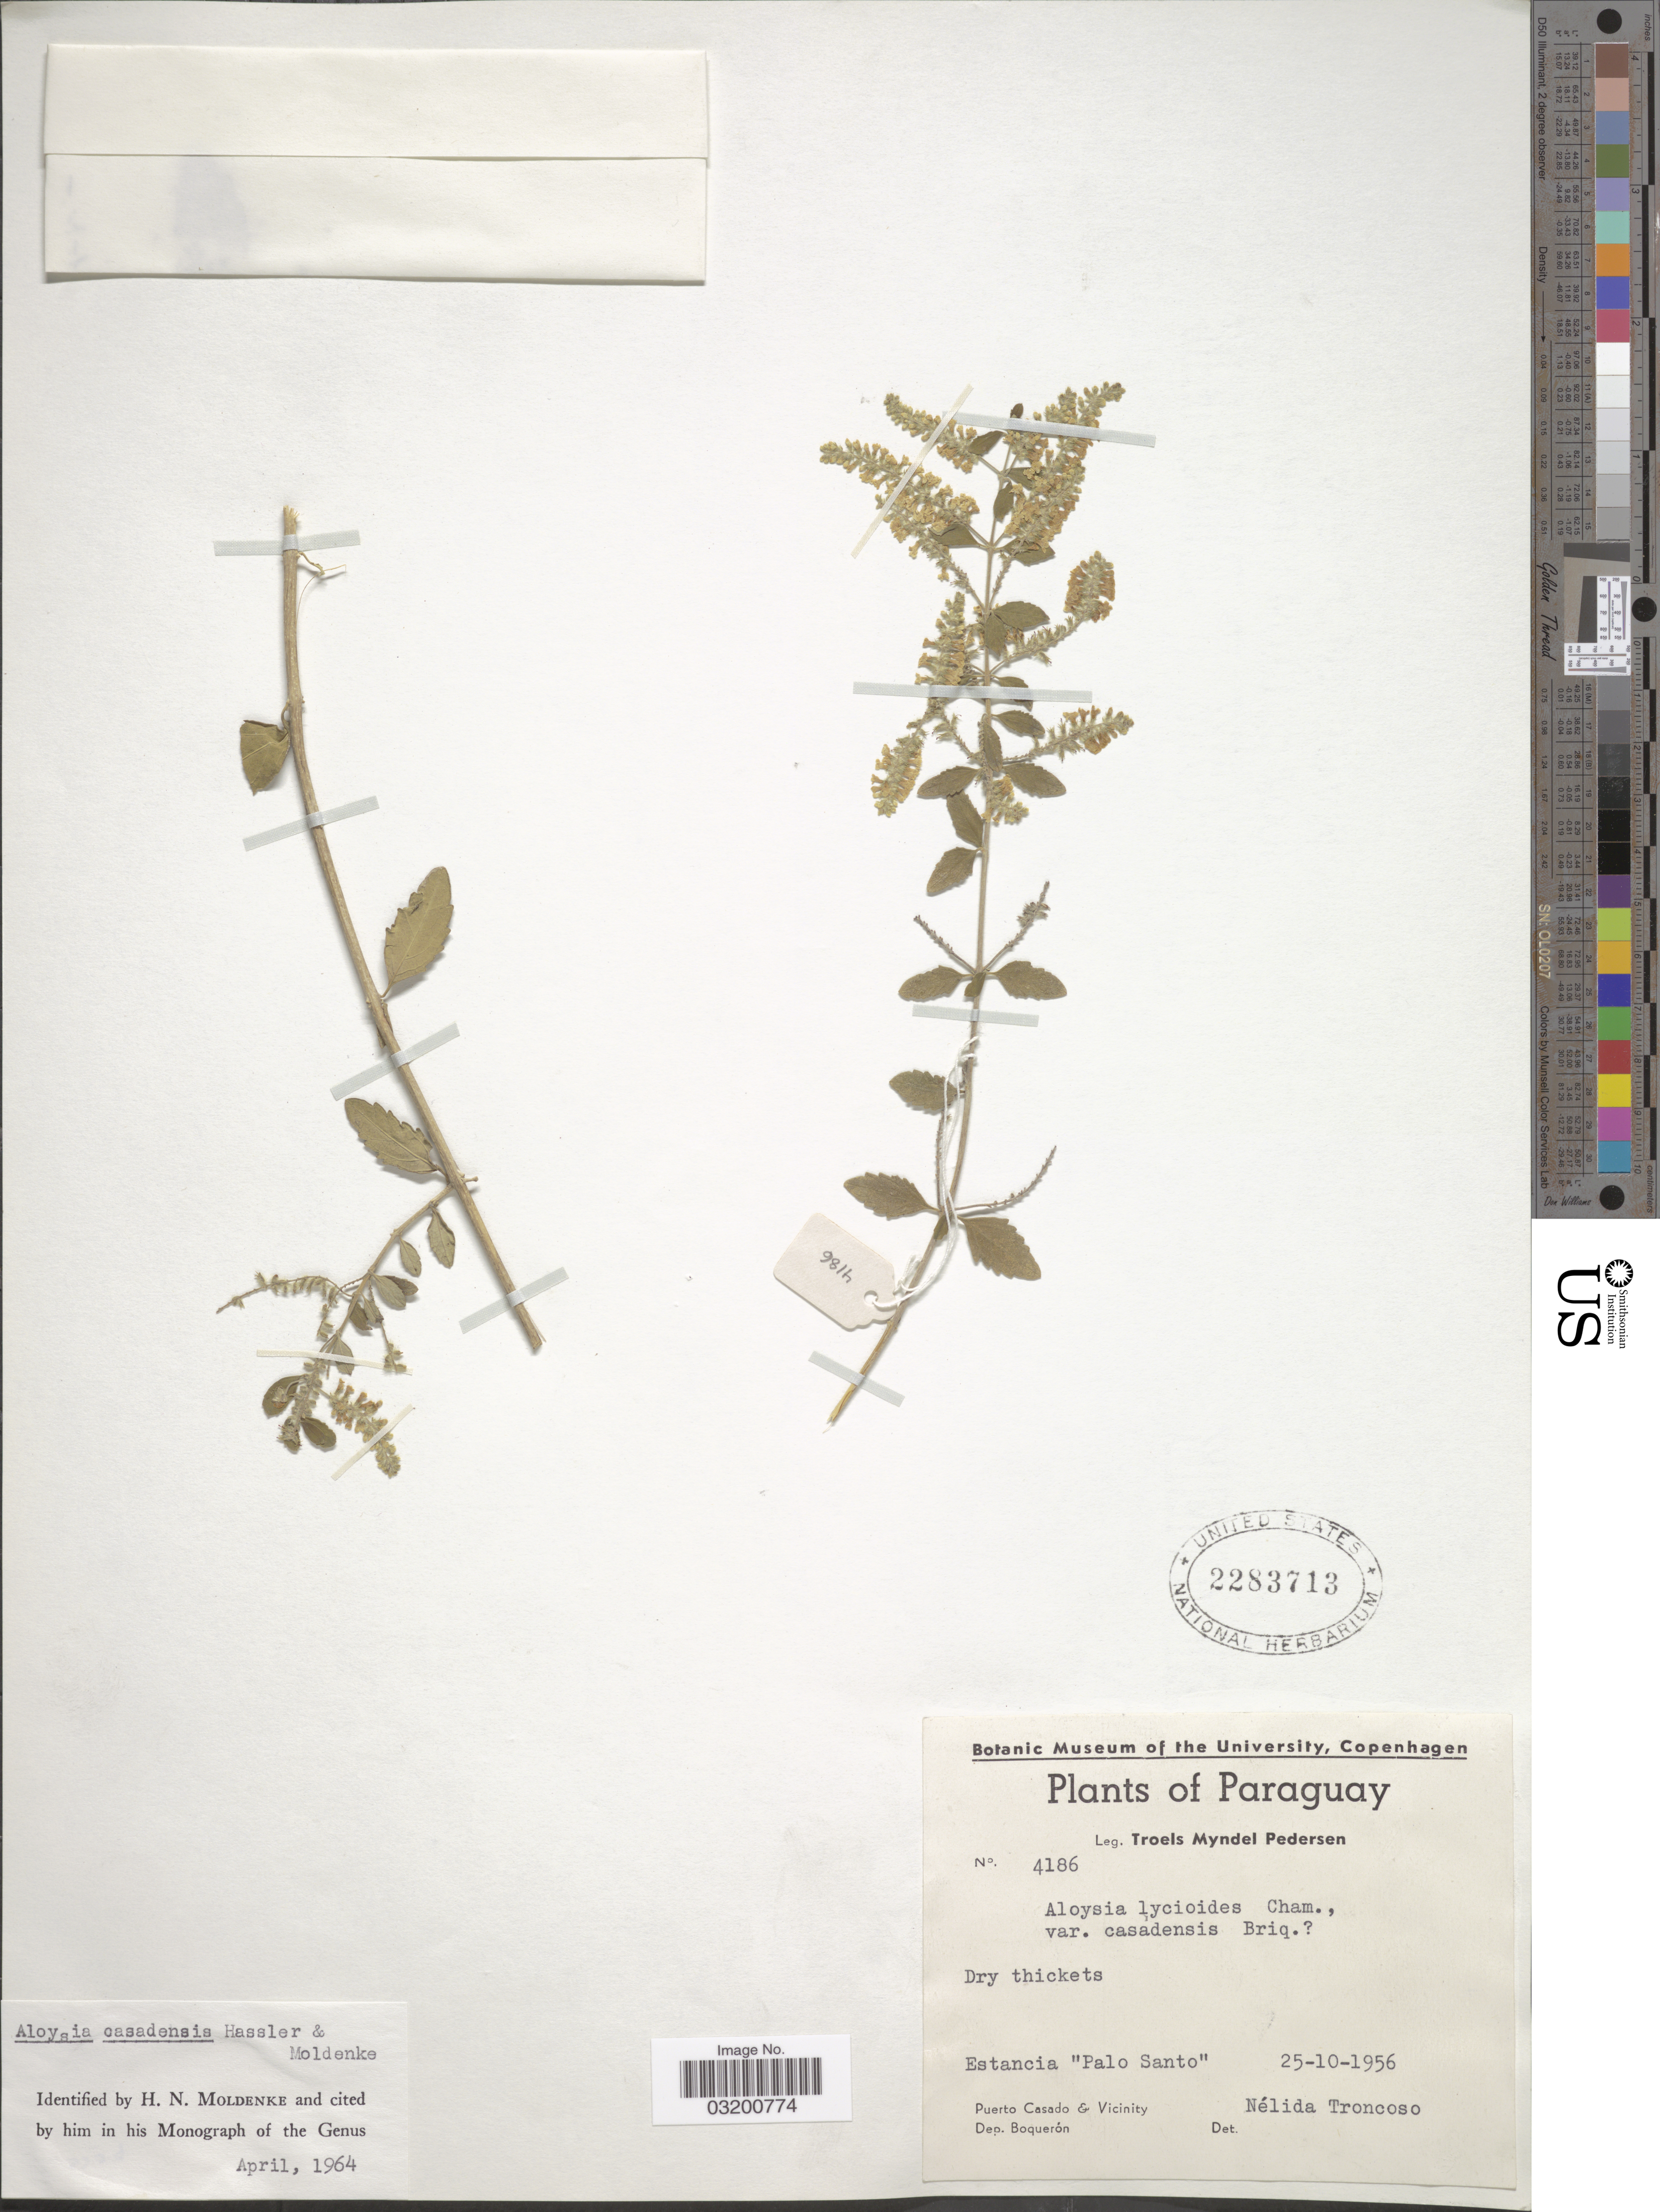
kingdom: Plantae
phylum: Tracheophyta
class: Magnoliopsida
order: Lamiales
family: Verbenaceae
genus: Aloysia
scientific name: Aloysia casadensis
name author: Hassl. & Moldenke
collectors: T. Pederson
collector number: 4186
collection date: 1956-10-25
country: Paraguay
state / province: Boqueron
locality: Estancia "Palo Santo". Puerto Casado & Vicinity. Dep. Boquerón.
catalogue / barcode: US 2283713